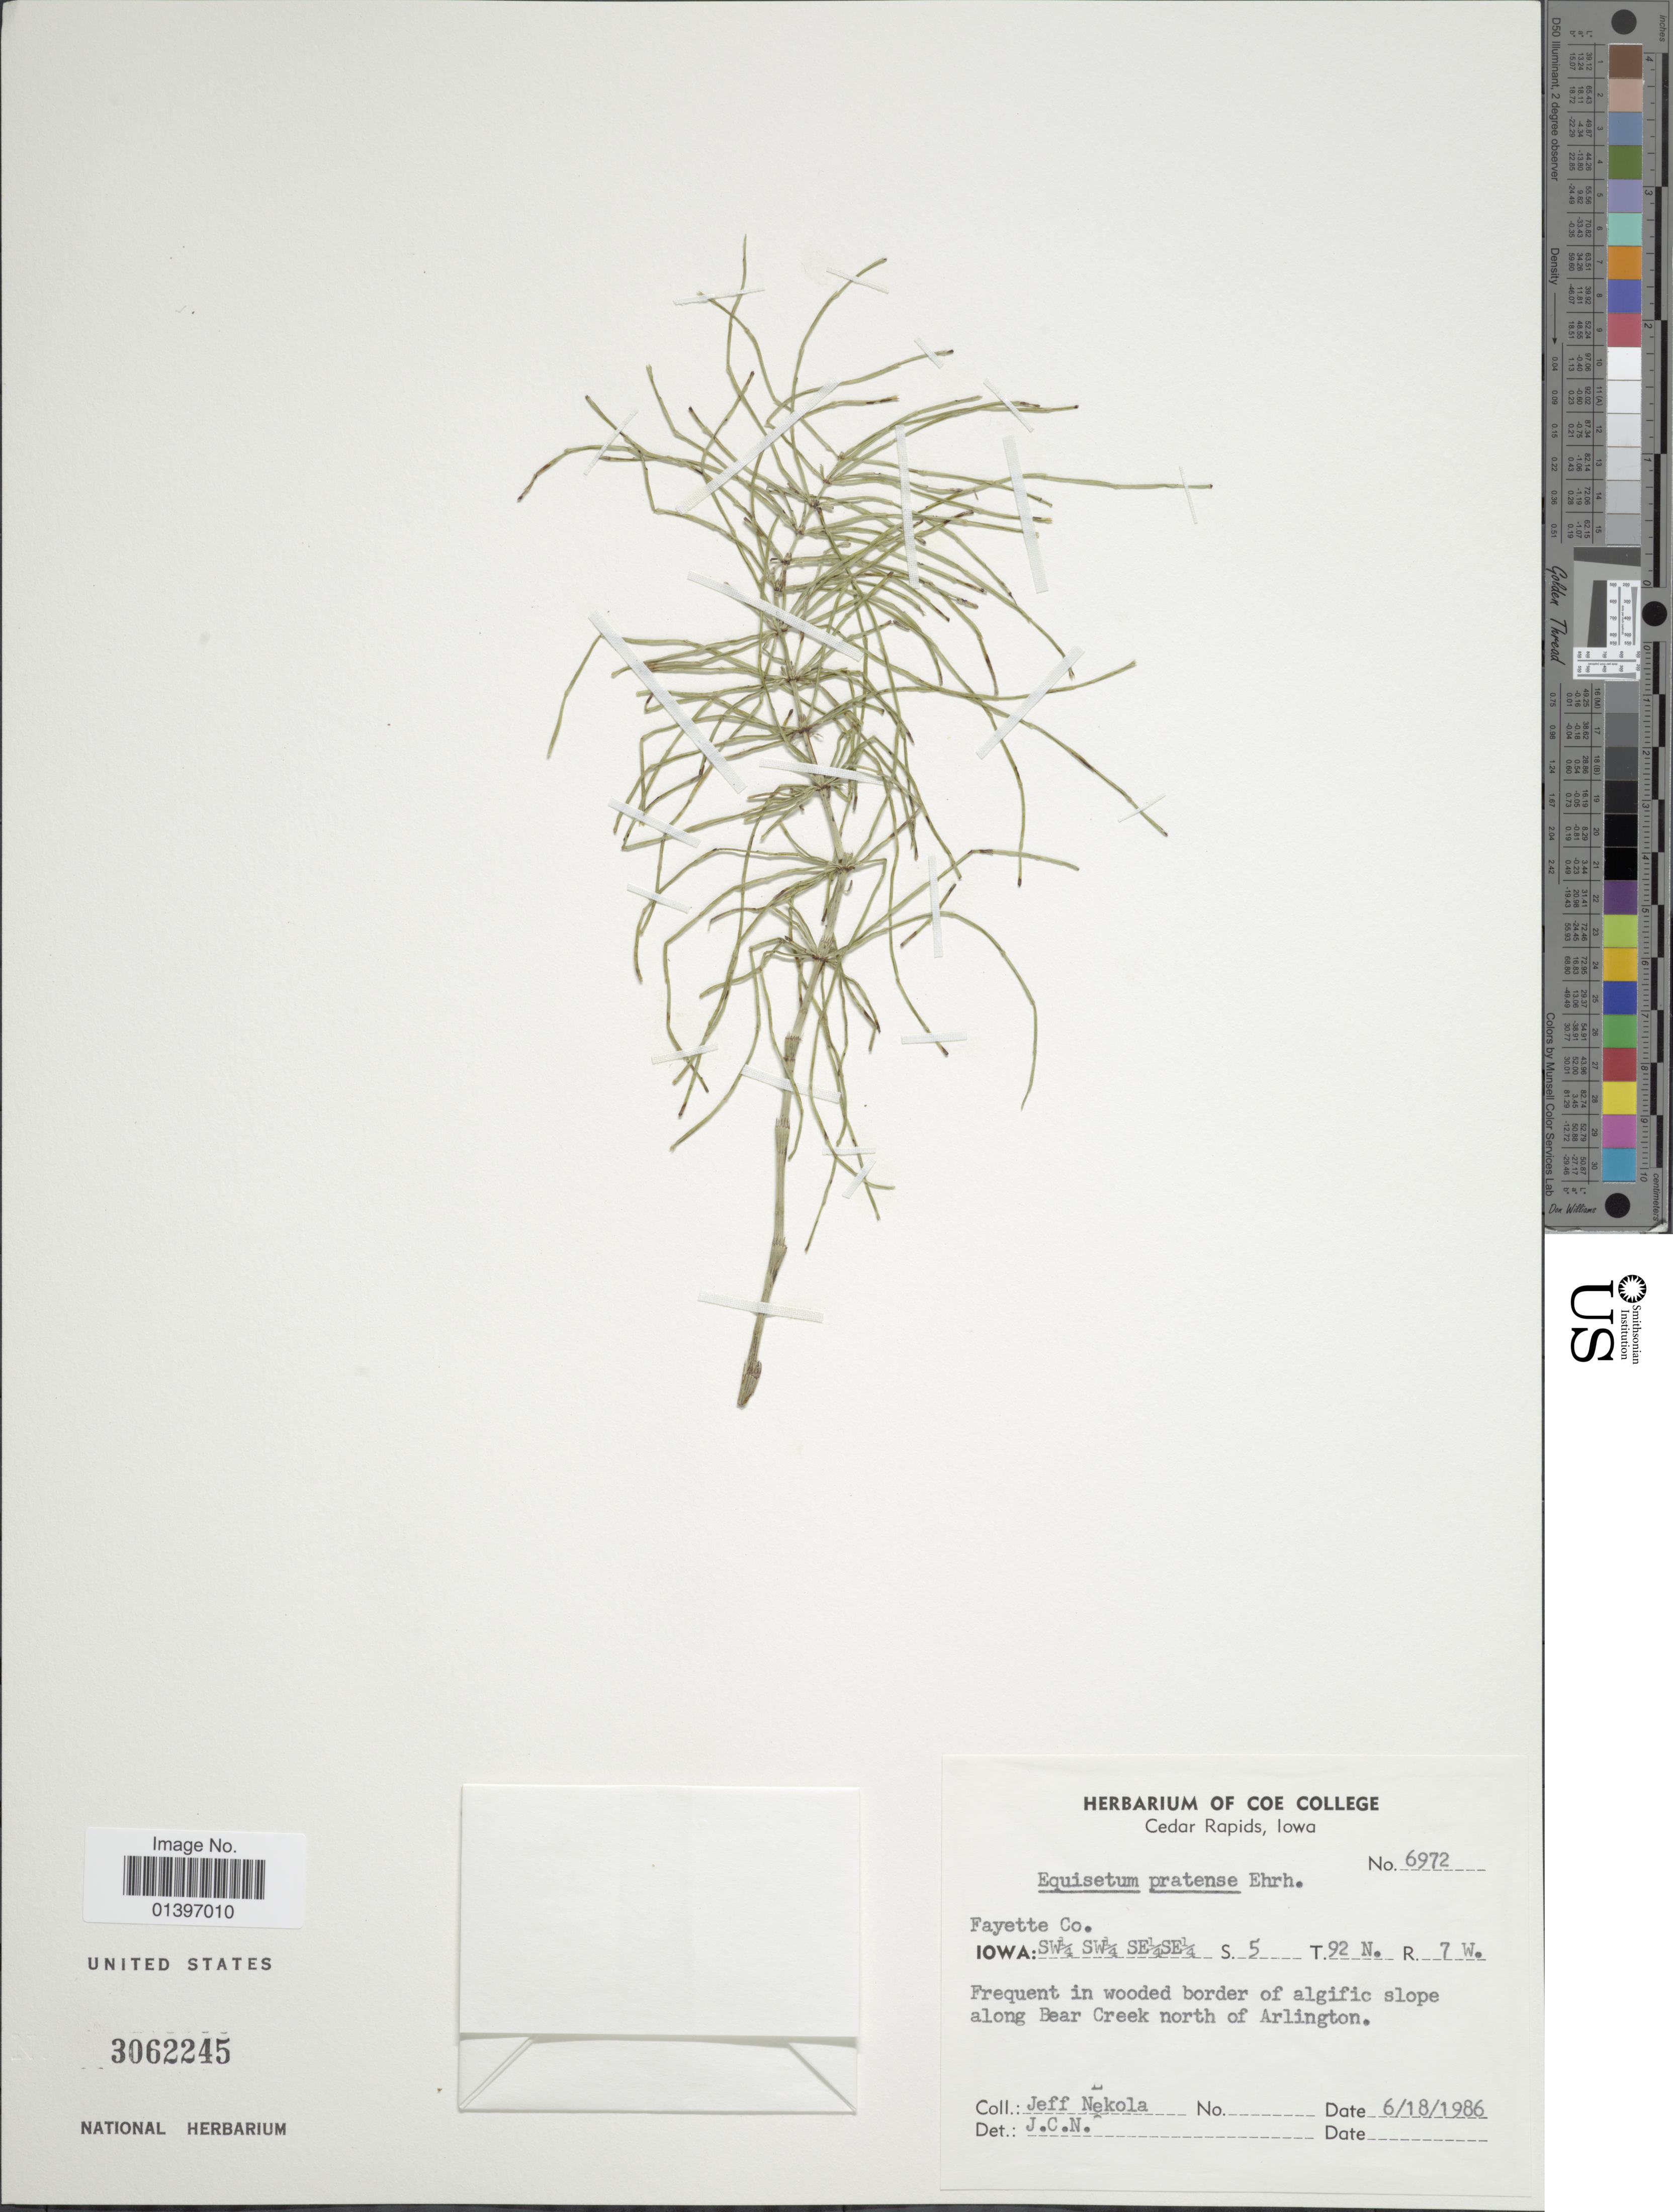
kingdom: Plantae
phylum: Tracheophyta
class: Polypodiopsida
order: Equisetales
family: Equisetaceae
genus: Equisetum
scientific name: Equisetum pratense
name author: Ehrh.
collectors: J. Nekola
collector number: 6972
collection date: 1986-06-18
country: United States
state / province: Iowa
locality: Fayette Co., SW¼, SW¼ SE¼ SE¼ S5, T92N, R7W, Frequent in wooded border of algific slope along Bear Creek north of Arlington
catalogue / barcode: US 3062245